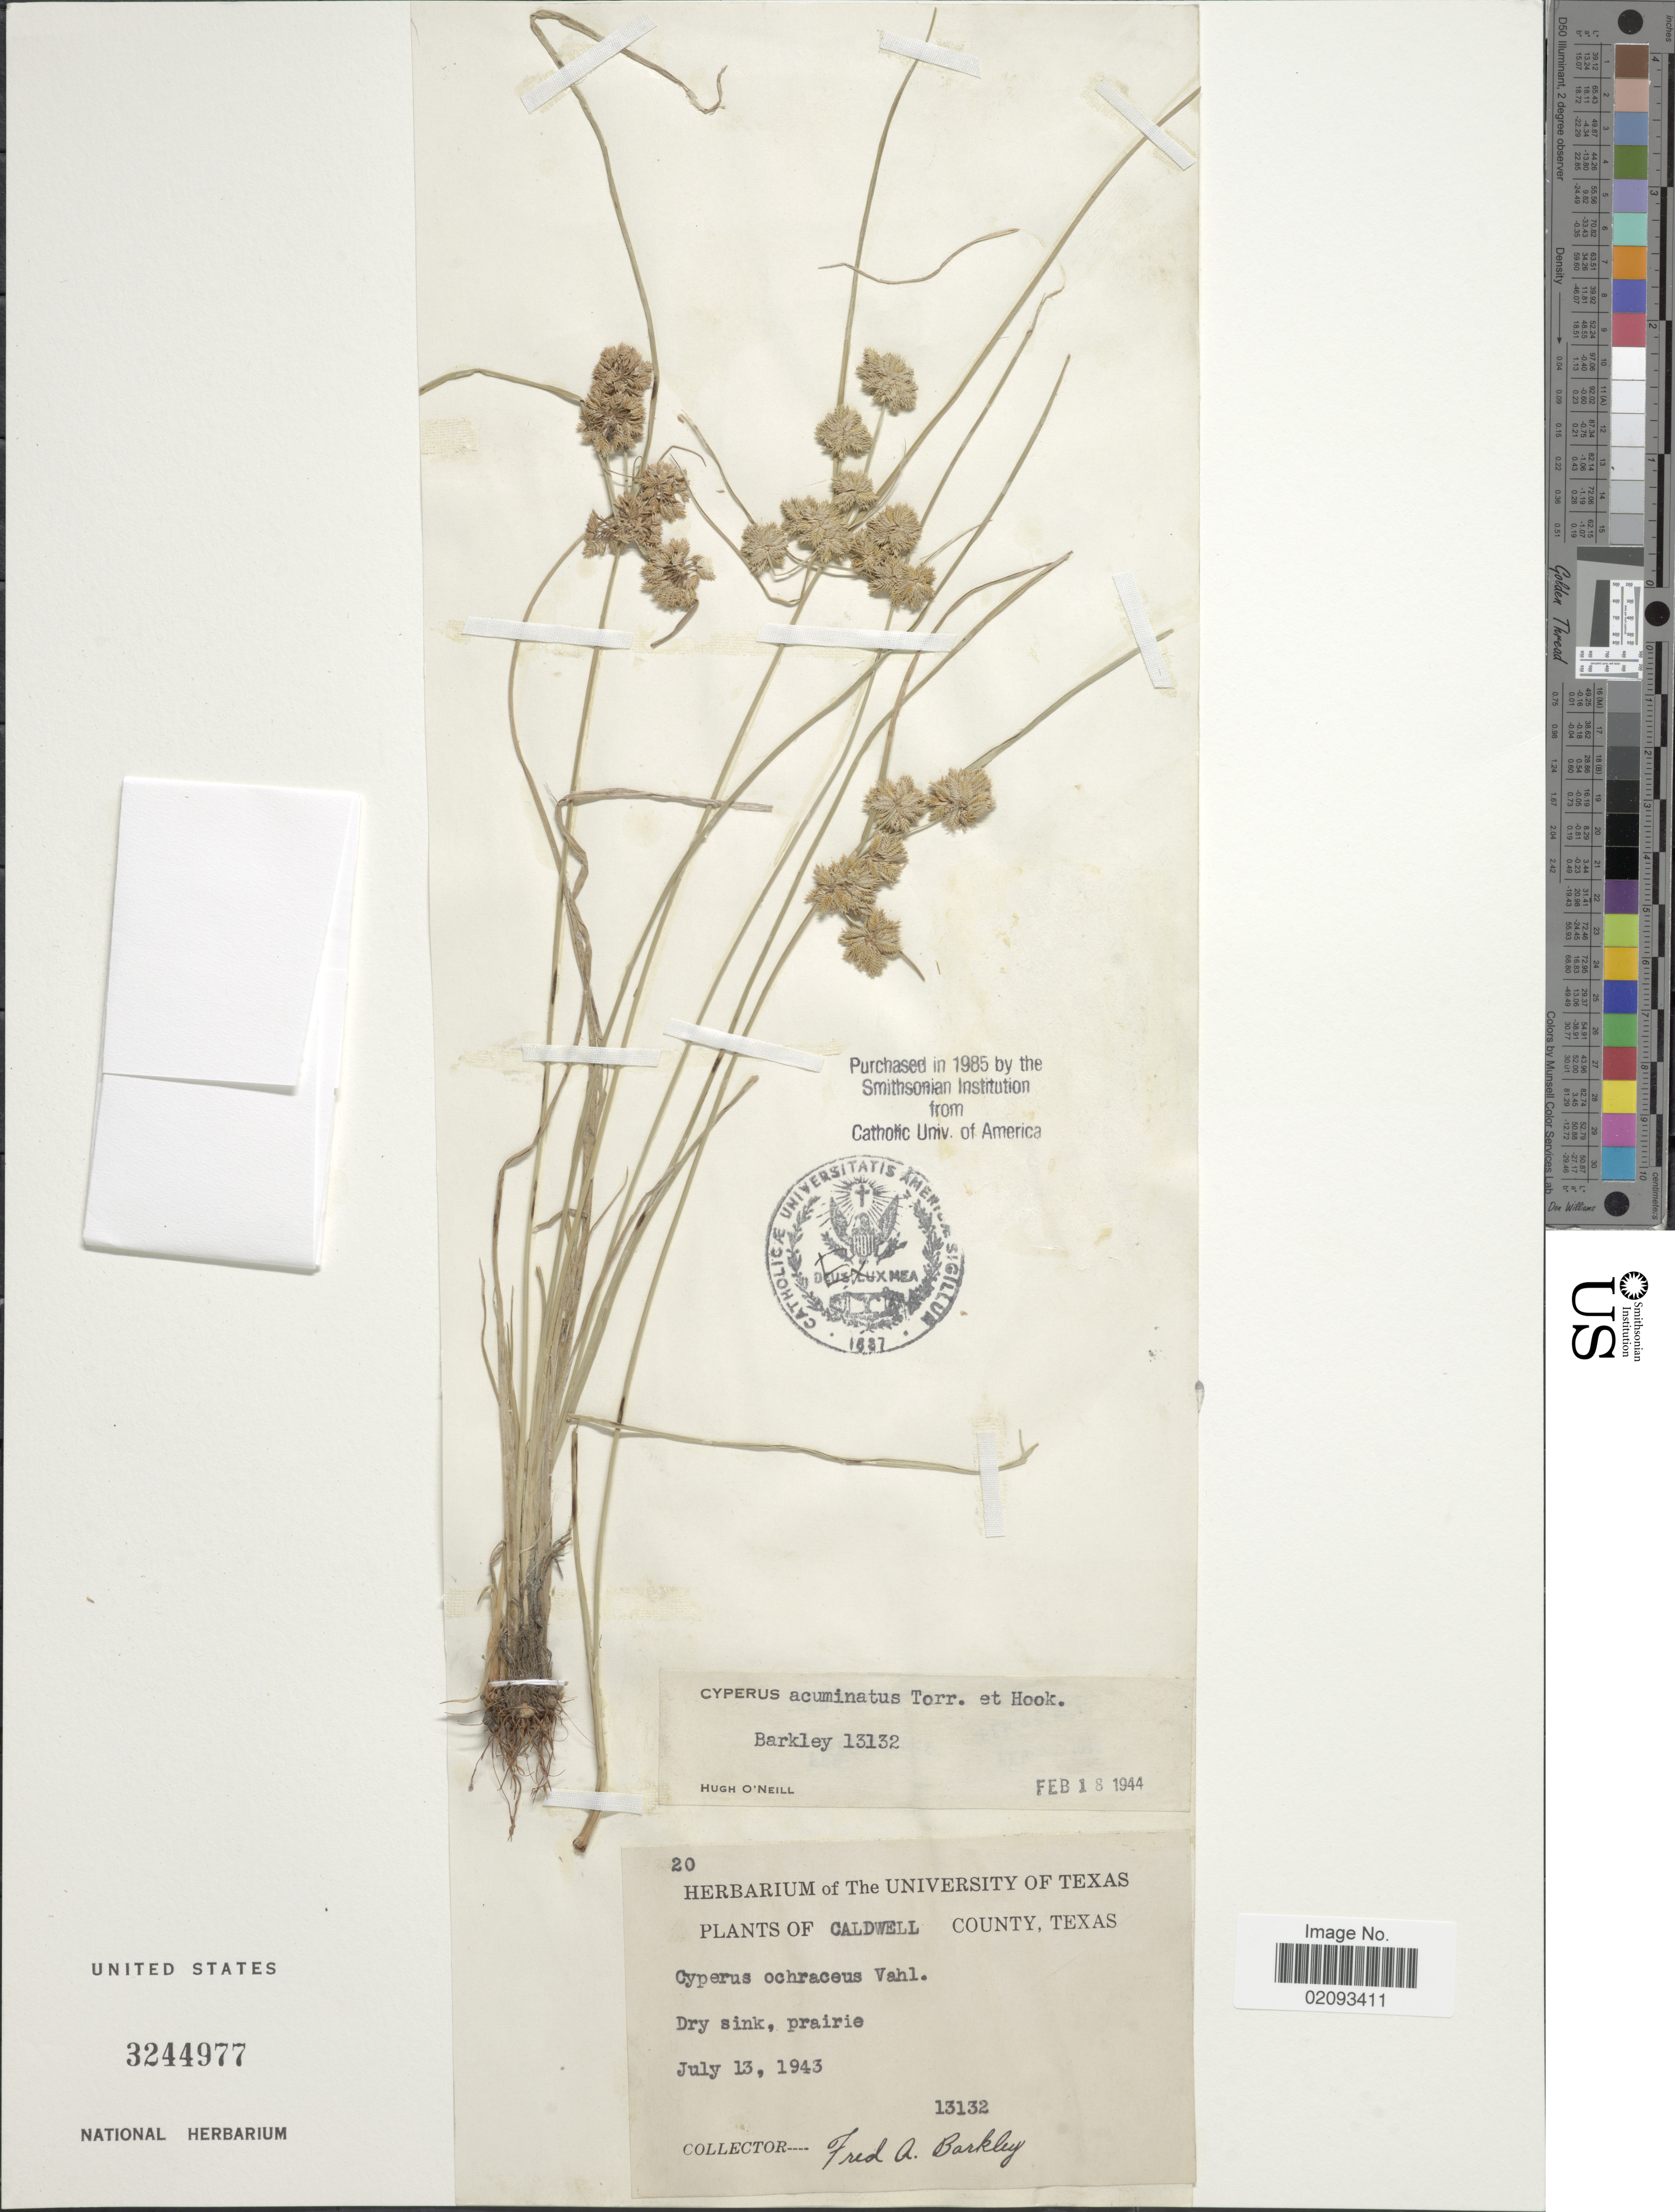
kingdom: Plantae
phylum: Tracheophyta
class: Liliopsida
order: Poales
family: Cyperaceae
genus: Cyperus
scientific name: Cyperus acuminatus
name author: Torr. & Hook.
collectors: F. A. Barkley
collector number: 13132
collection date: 1943-07-13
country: United States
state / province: Texas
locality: Caldwell County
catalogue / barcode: US 3244977